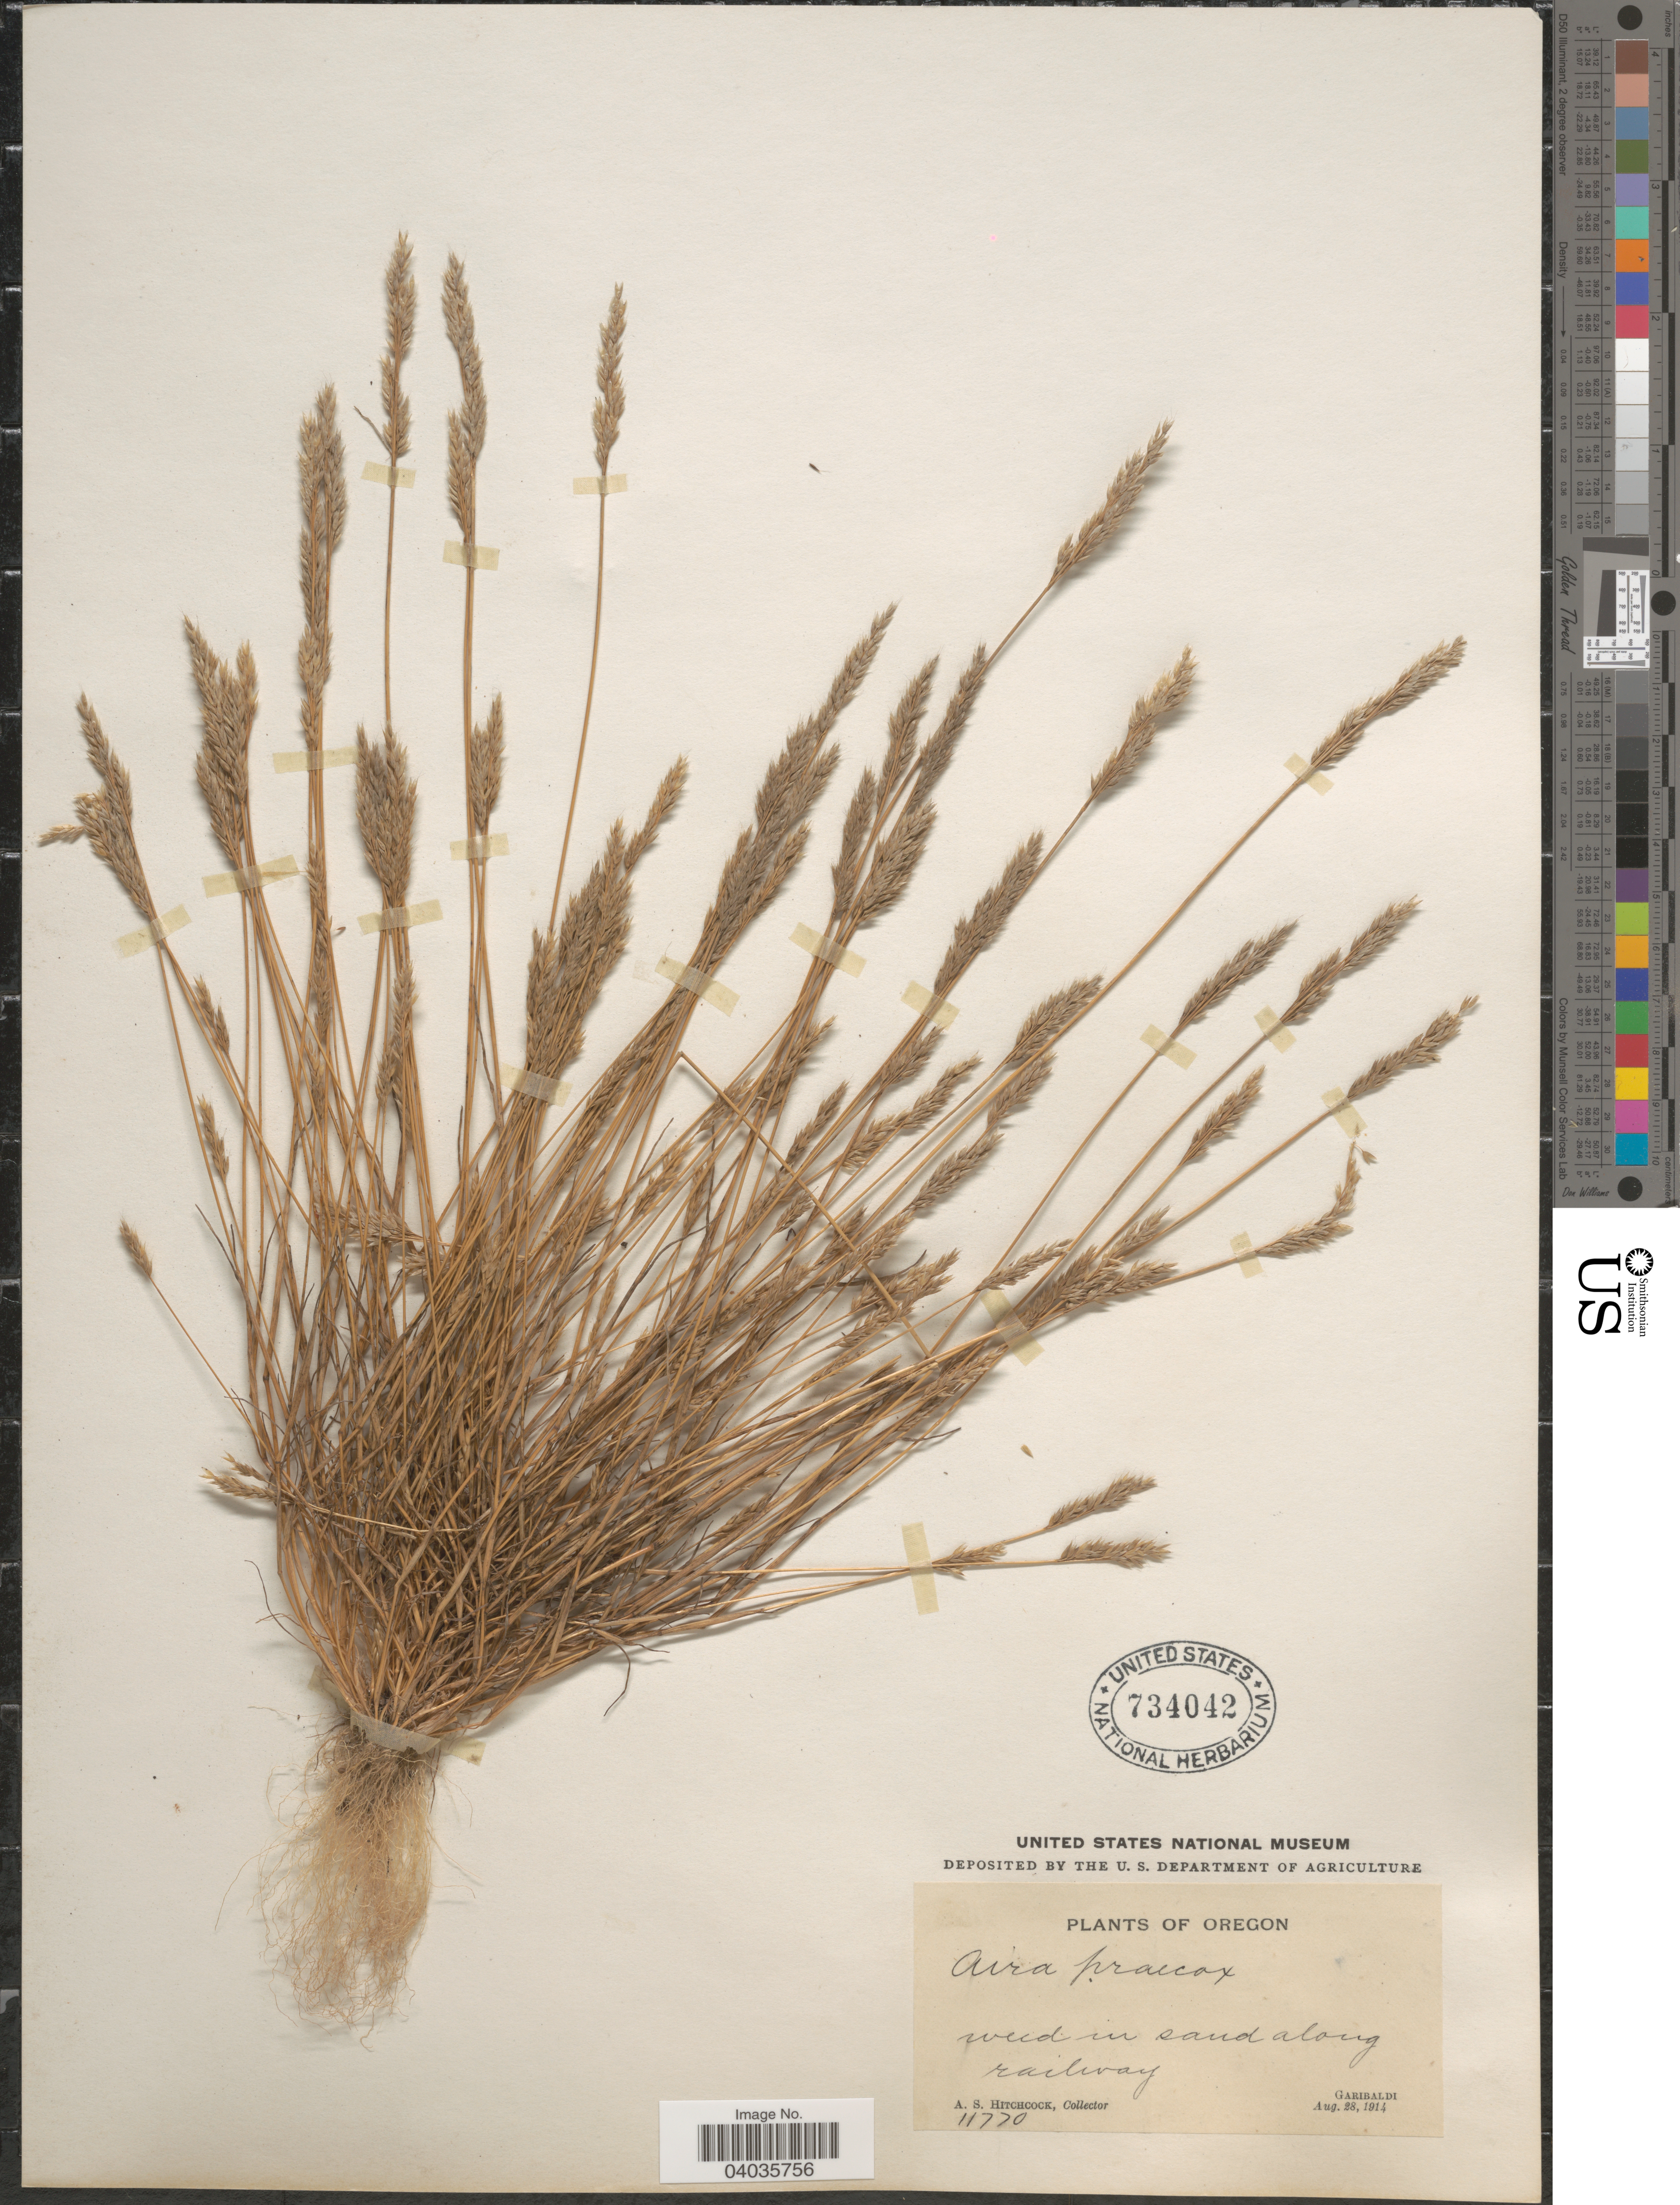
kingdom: Plantae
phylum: Tracheophyta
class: Liliopsida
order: Poales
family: Poaceae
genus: Aira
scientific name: Aira praecox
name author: L.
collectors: A. S. Hitchcock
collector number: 11770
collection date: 1914-08-28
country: United States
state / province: Oregon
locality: In sand along railway, Garibaldi.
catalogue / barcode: US 734042